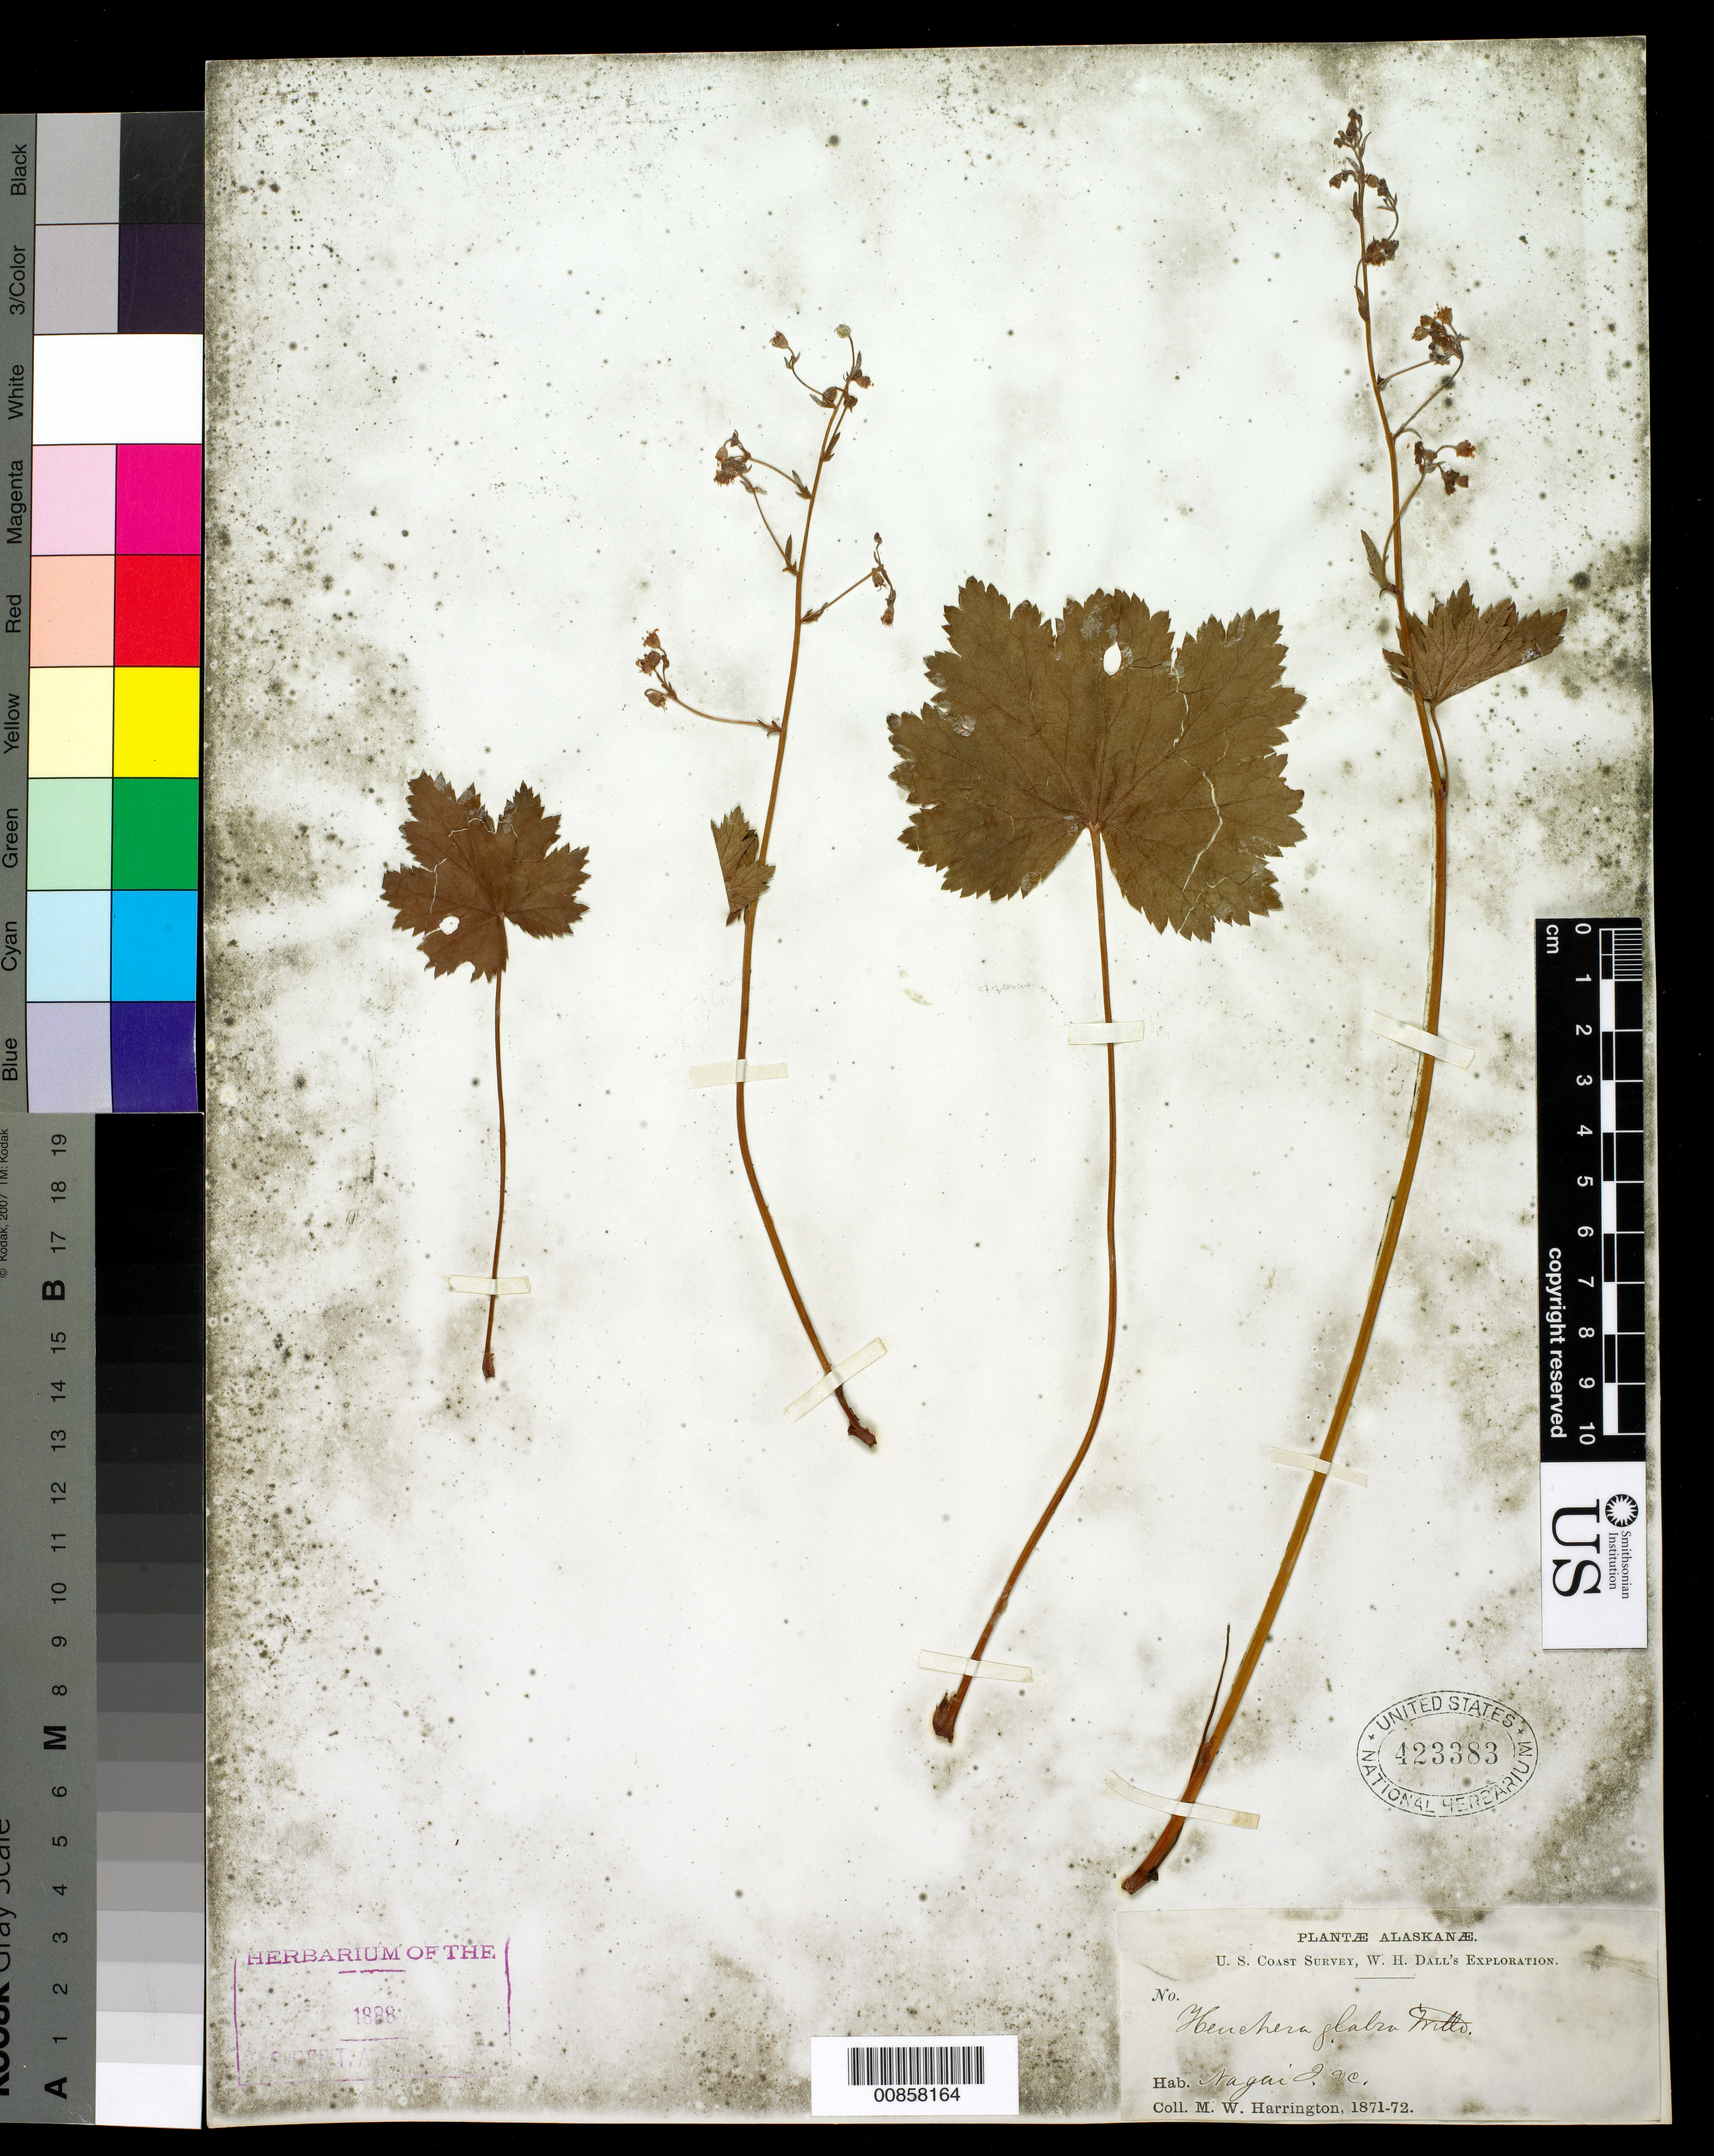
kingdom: Plantae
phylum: Tracheophyta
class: Magnoliopsida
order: Saxifragales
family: Saxifragaceae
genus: Heuchera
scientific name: Heuchera glabra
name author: Willd. ex Roem. & Schult.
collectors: M. W. Harrington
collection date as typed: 1871 to -- --- 1872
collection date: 1871/1872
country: United States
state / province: Alaska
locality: Nagai Island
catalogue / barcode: US 423383